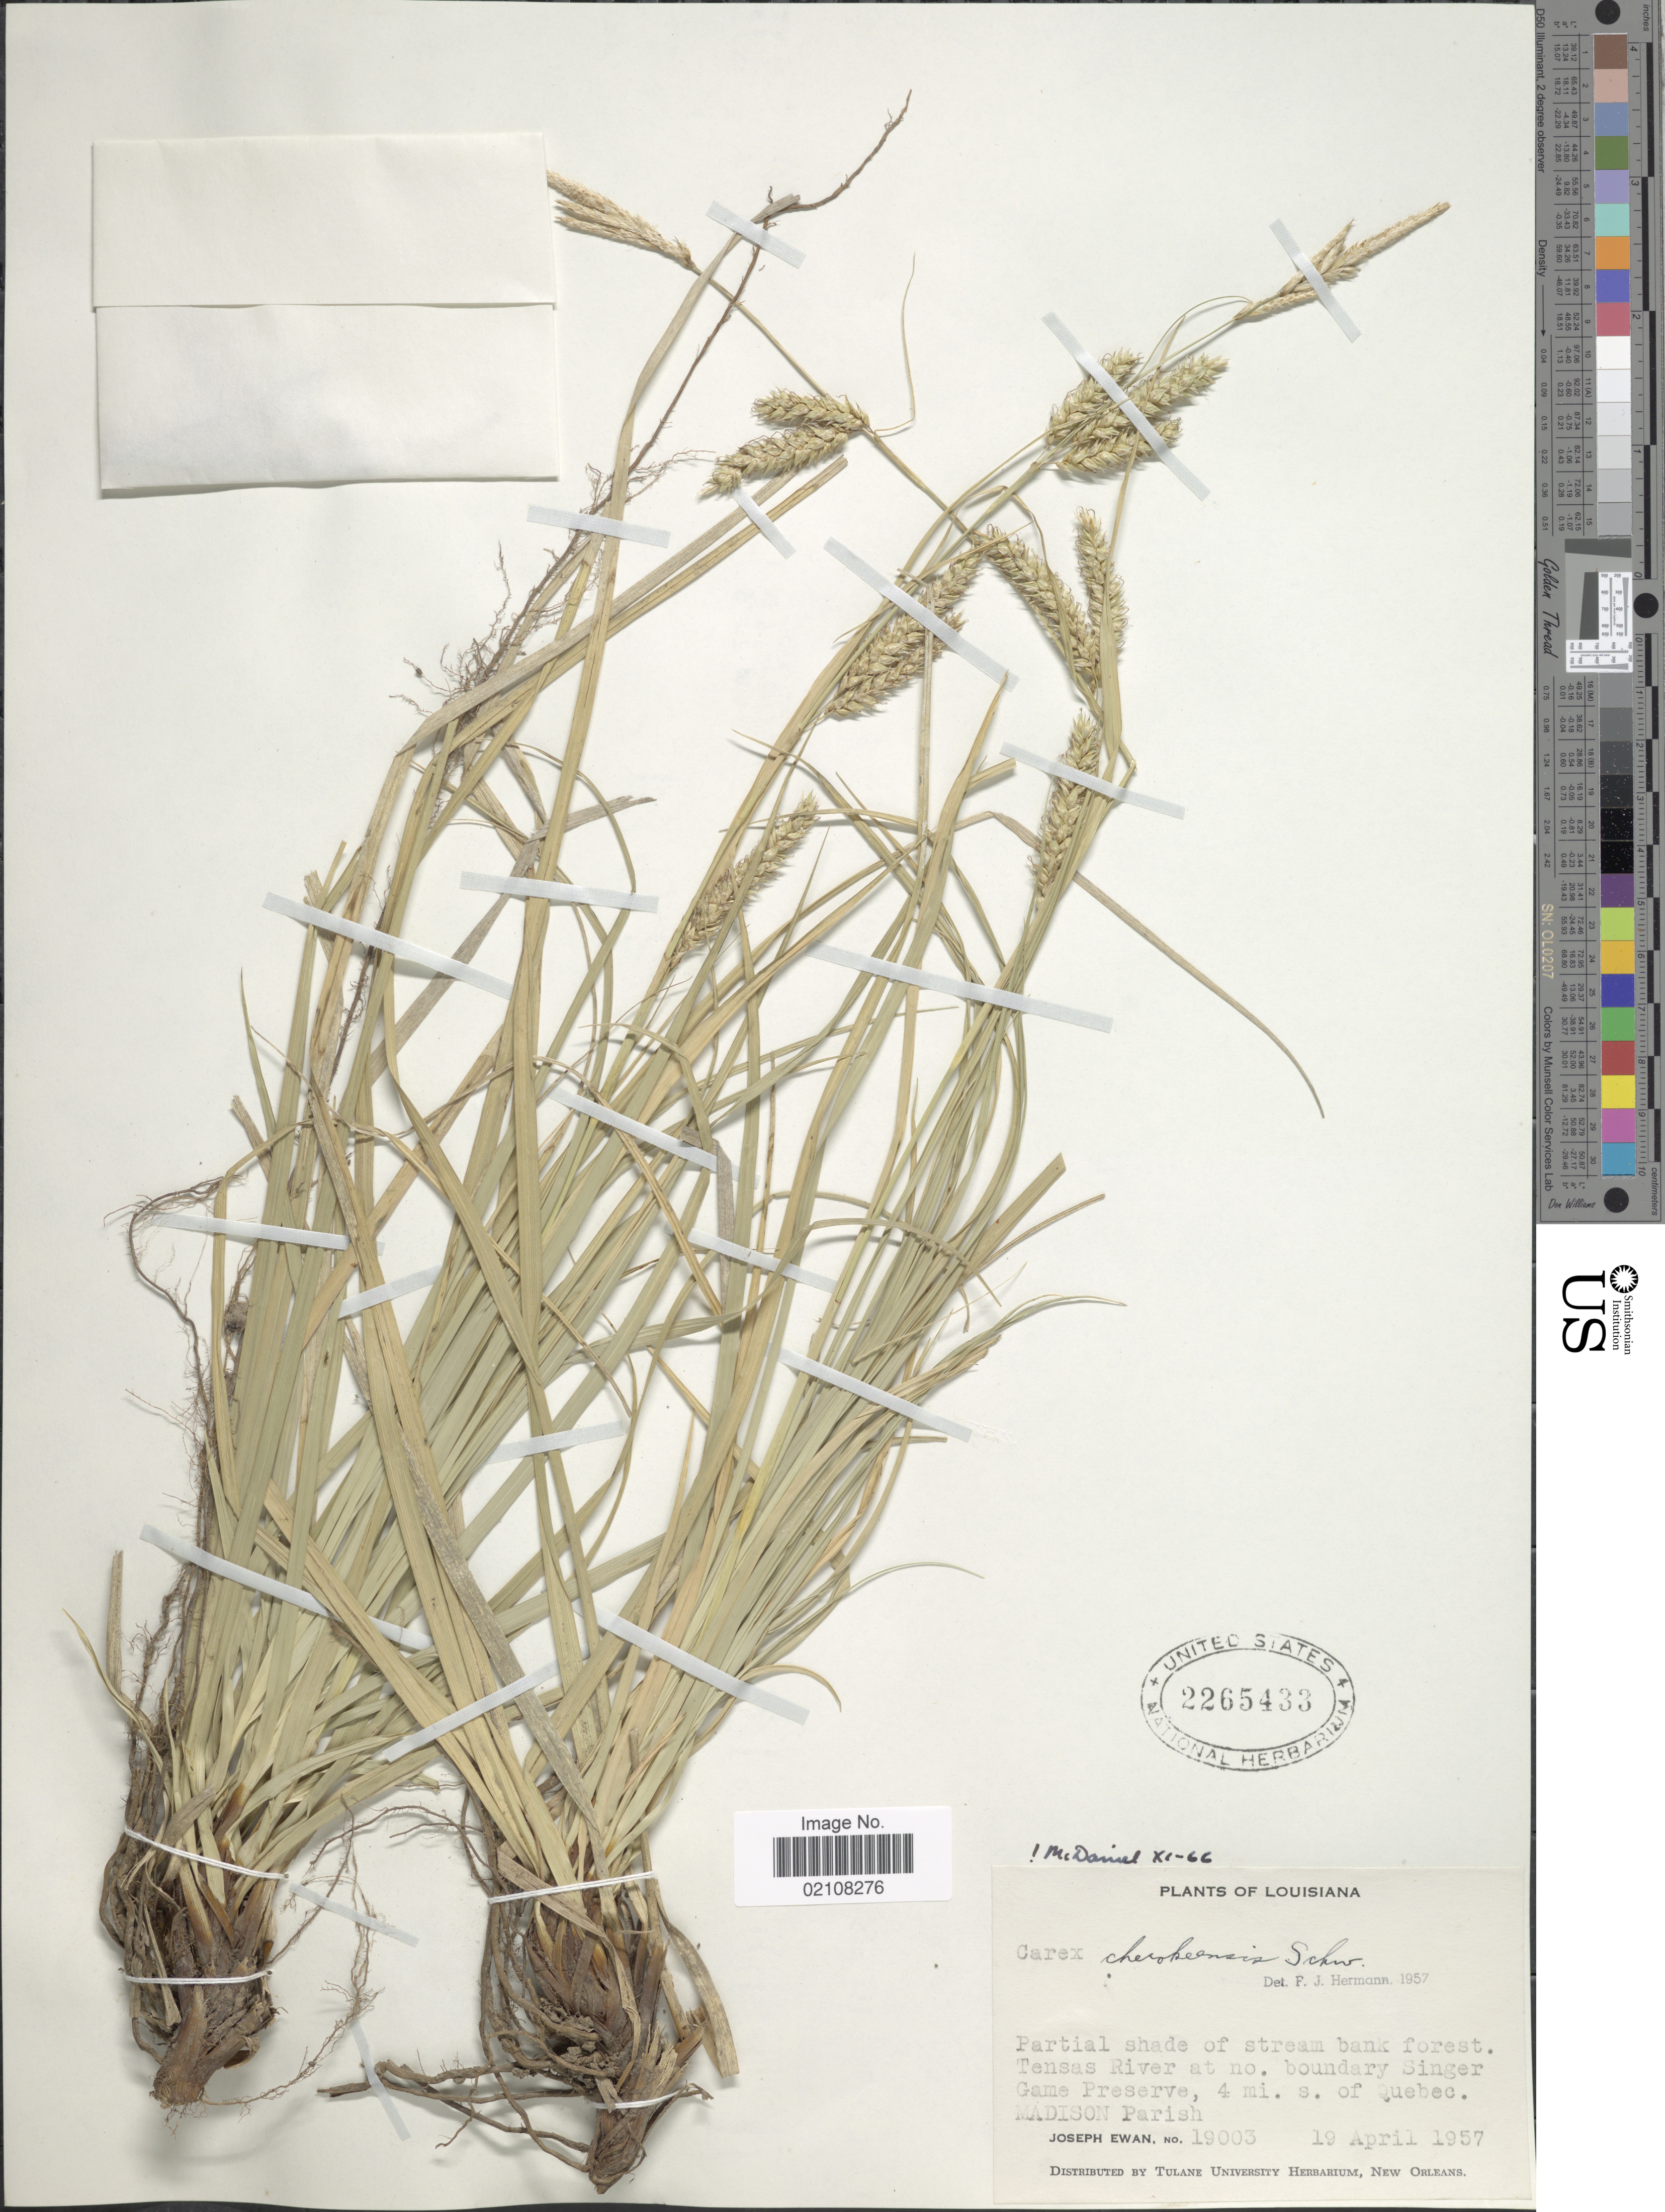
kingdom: Plantae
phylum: Tracheophyta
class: Liliopsida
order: Poales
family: Cyperaceae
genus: Carex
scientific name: Carex cherokeensis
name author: Schwein.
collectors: J. A. Ewan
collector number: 19003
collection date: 1957-04-19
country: United States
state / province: Louisiana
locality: Tensad River at no. boundary Singer Game Preserve, 4 mi. s, of Quebec, Madison Parish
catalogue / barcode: US 2265433